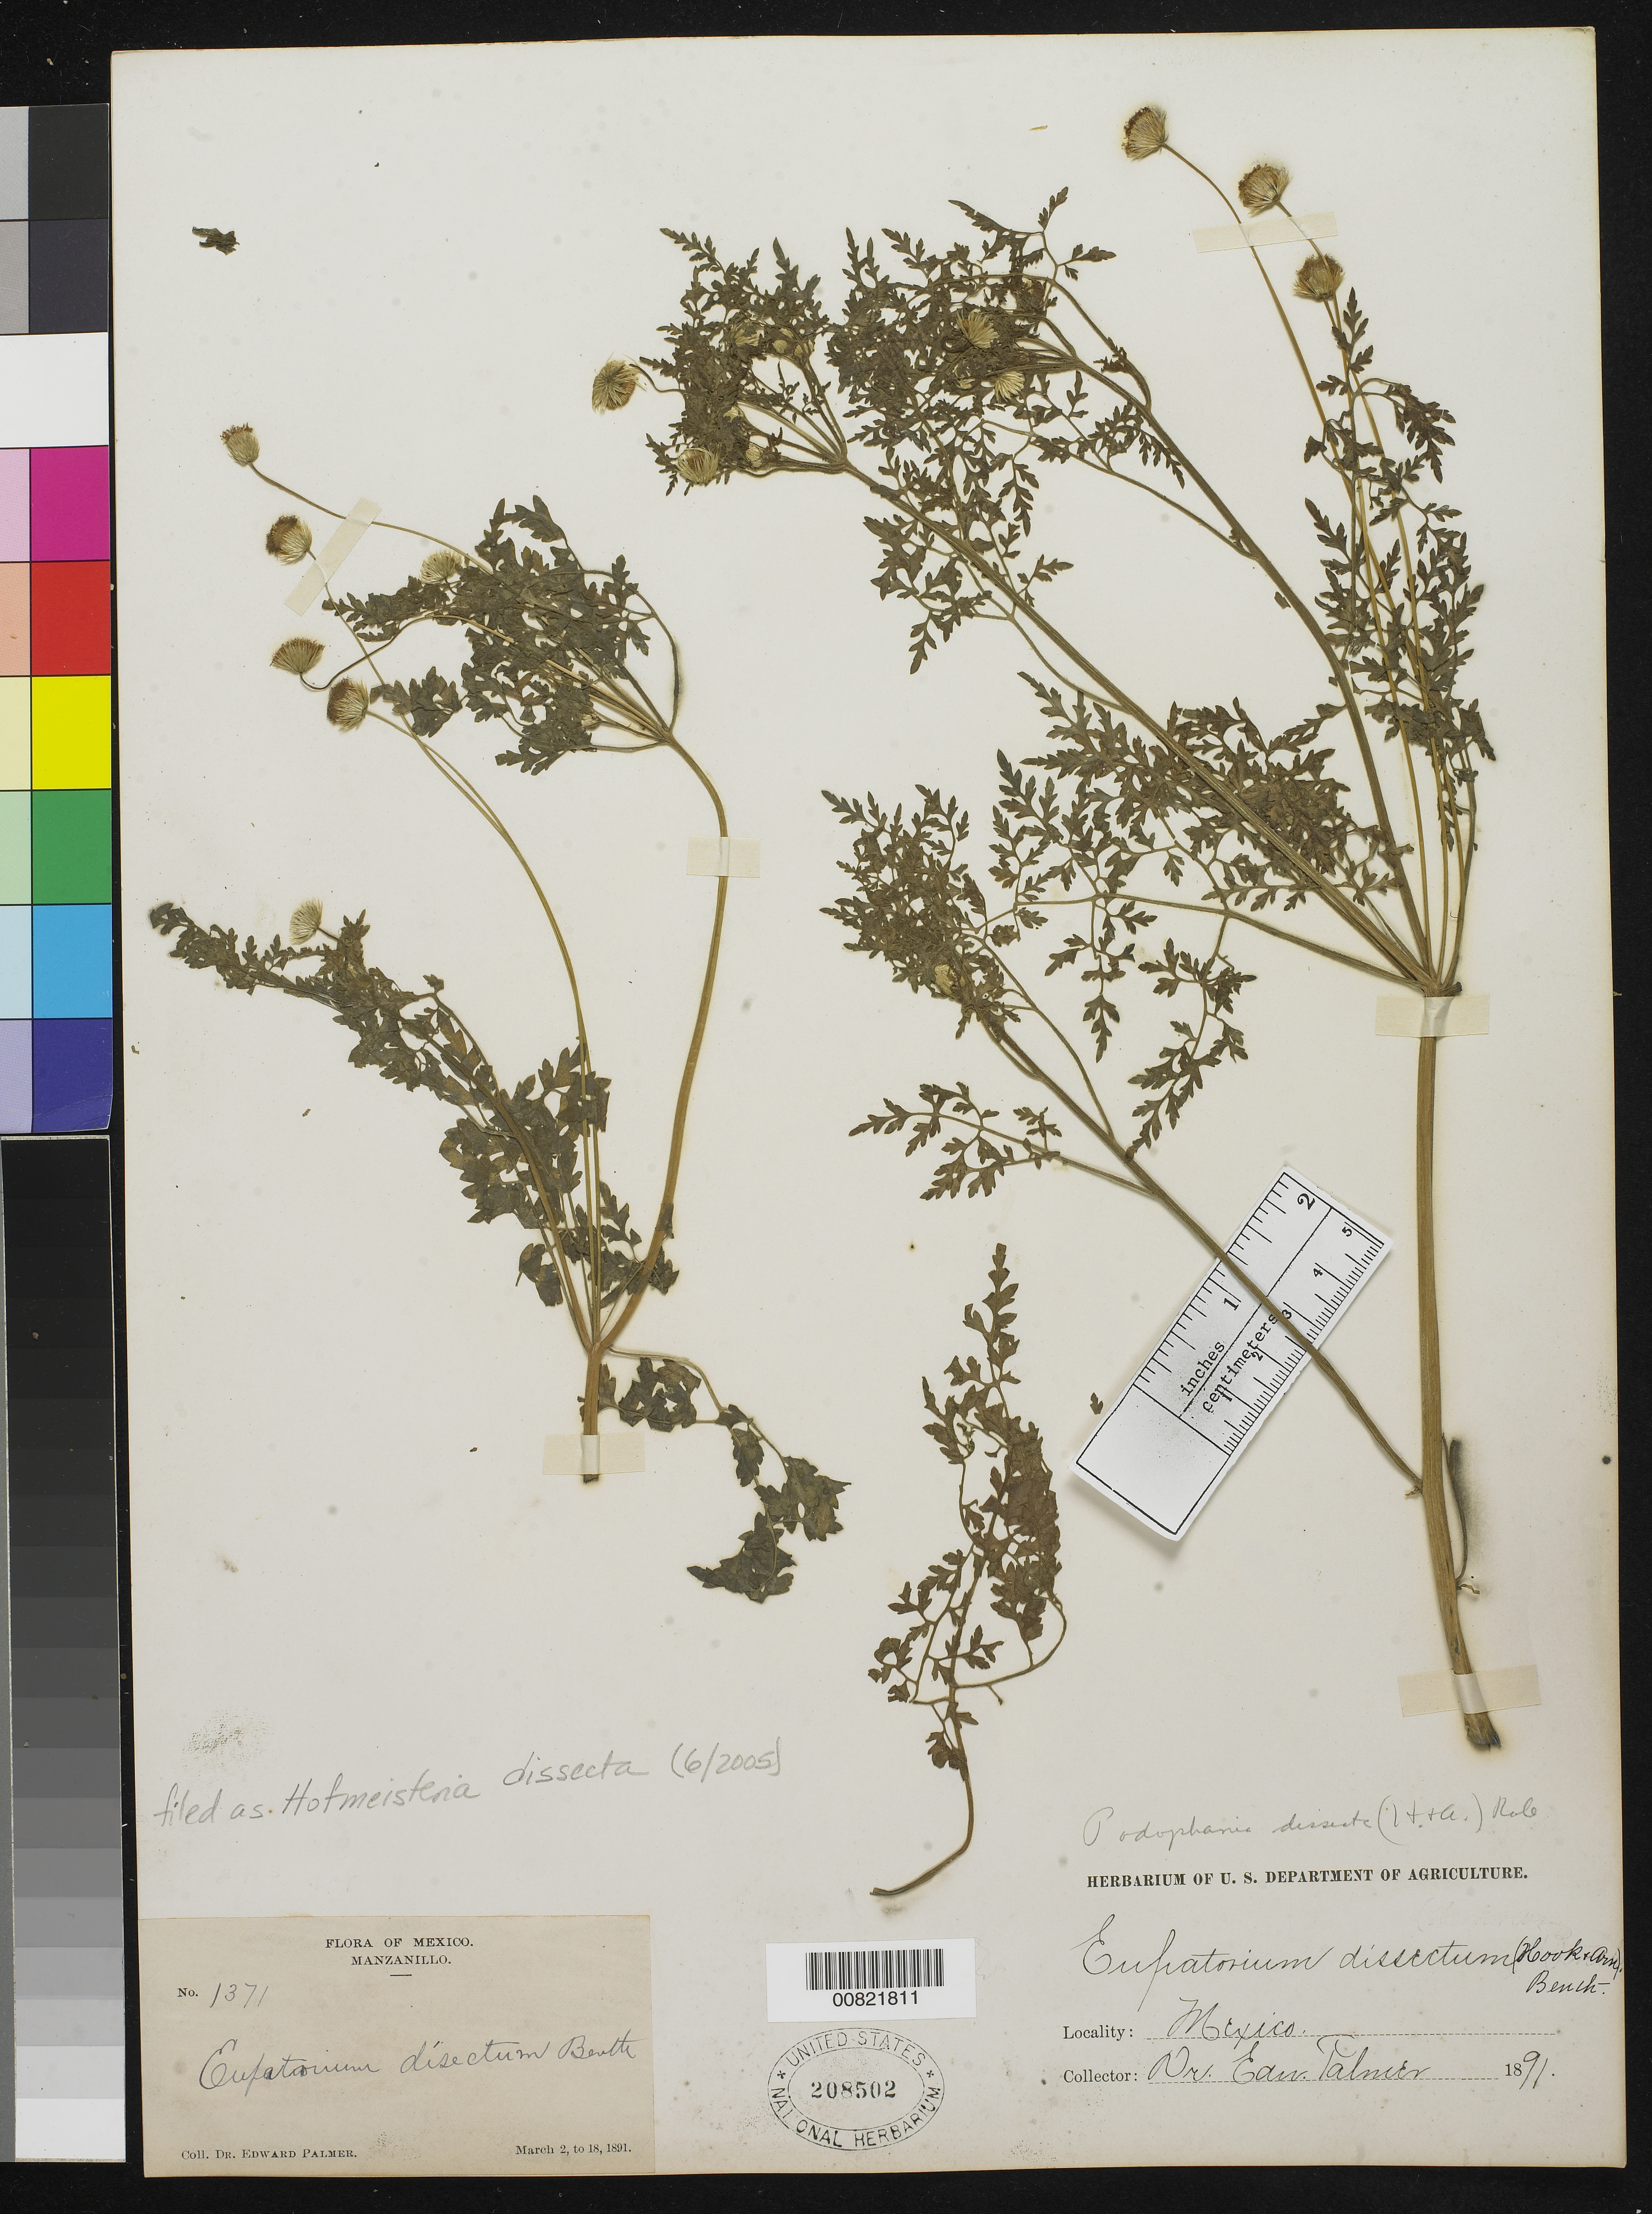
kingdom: Plantae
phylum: Tracheophyta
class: Magnoliopsida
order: Asterales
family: Asteraceae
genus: Hofmeisteria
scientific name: Hofmeisteria dissecta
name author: (Hook.) R.M. King & H. Rob.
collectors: E. Palmer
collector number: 1371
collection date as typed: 02 Mar 1891 to 18 Mar 1891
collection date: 1891-03-02/1891-03-18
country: Mexico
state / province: Colima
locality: Manzanillo, Colima.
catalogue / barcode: US 208502